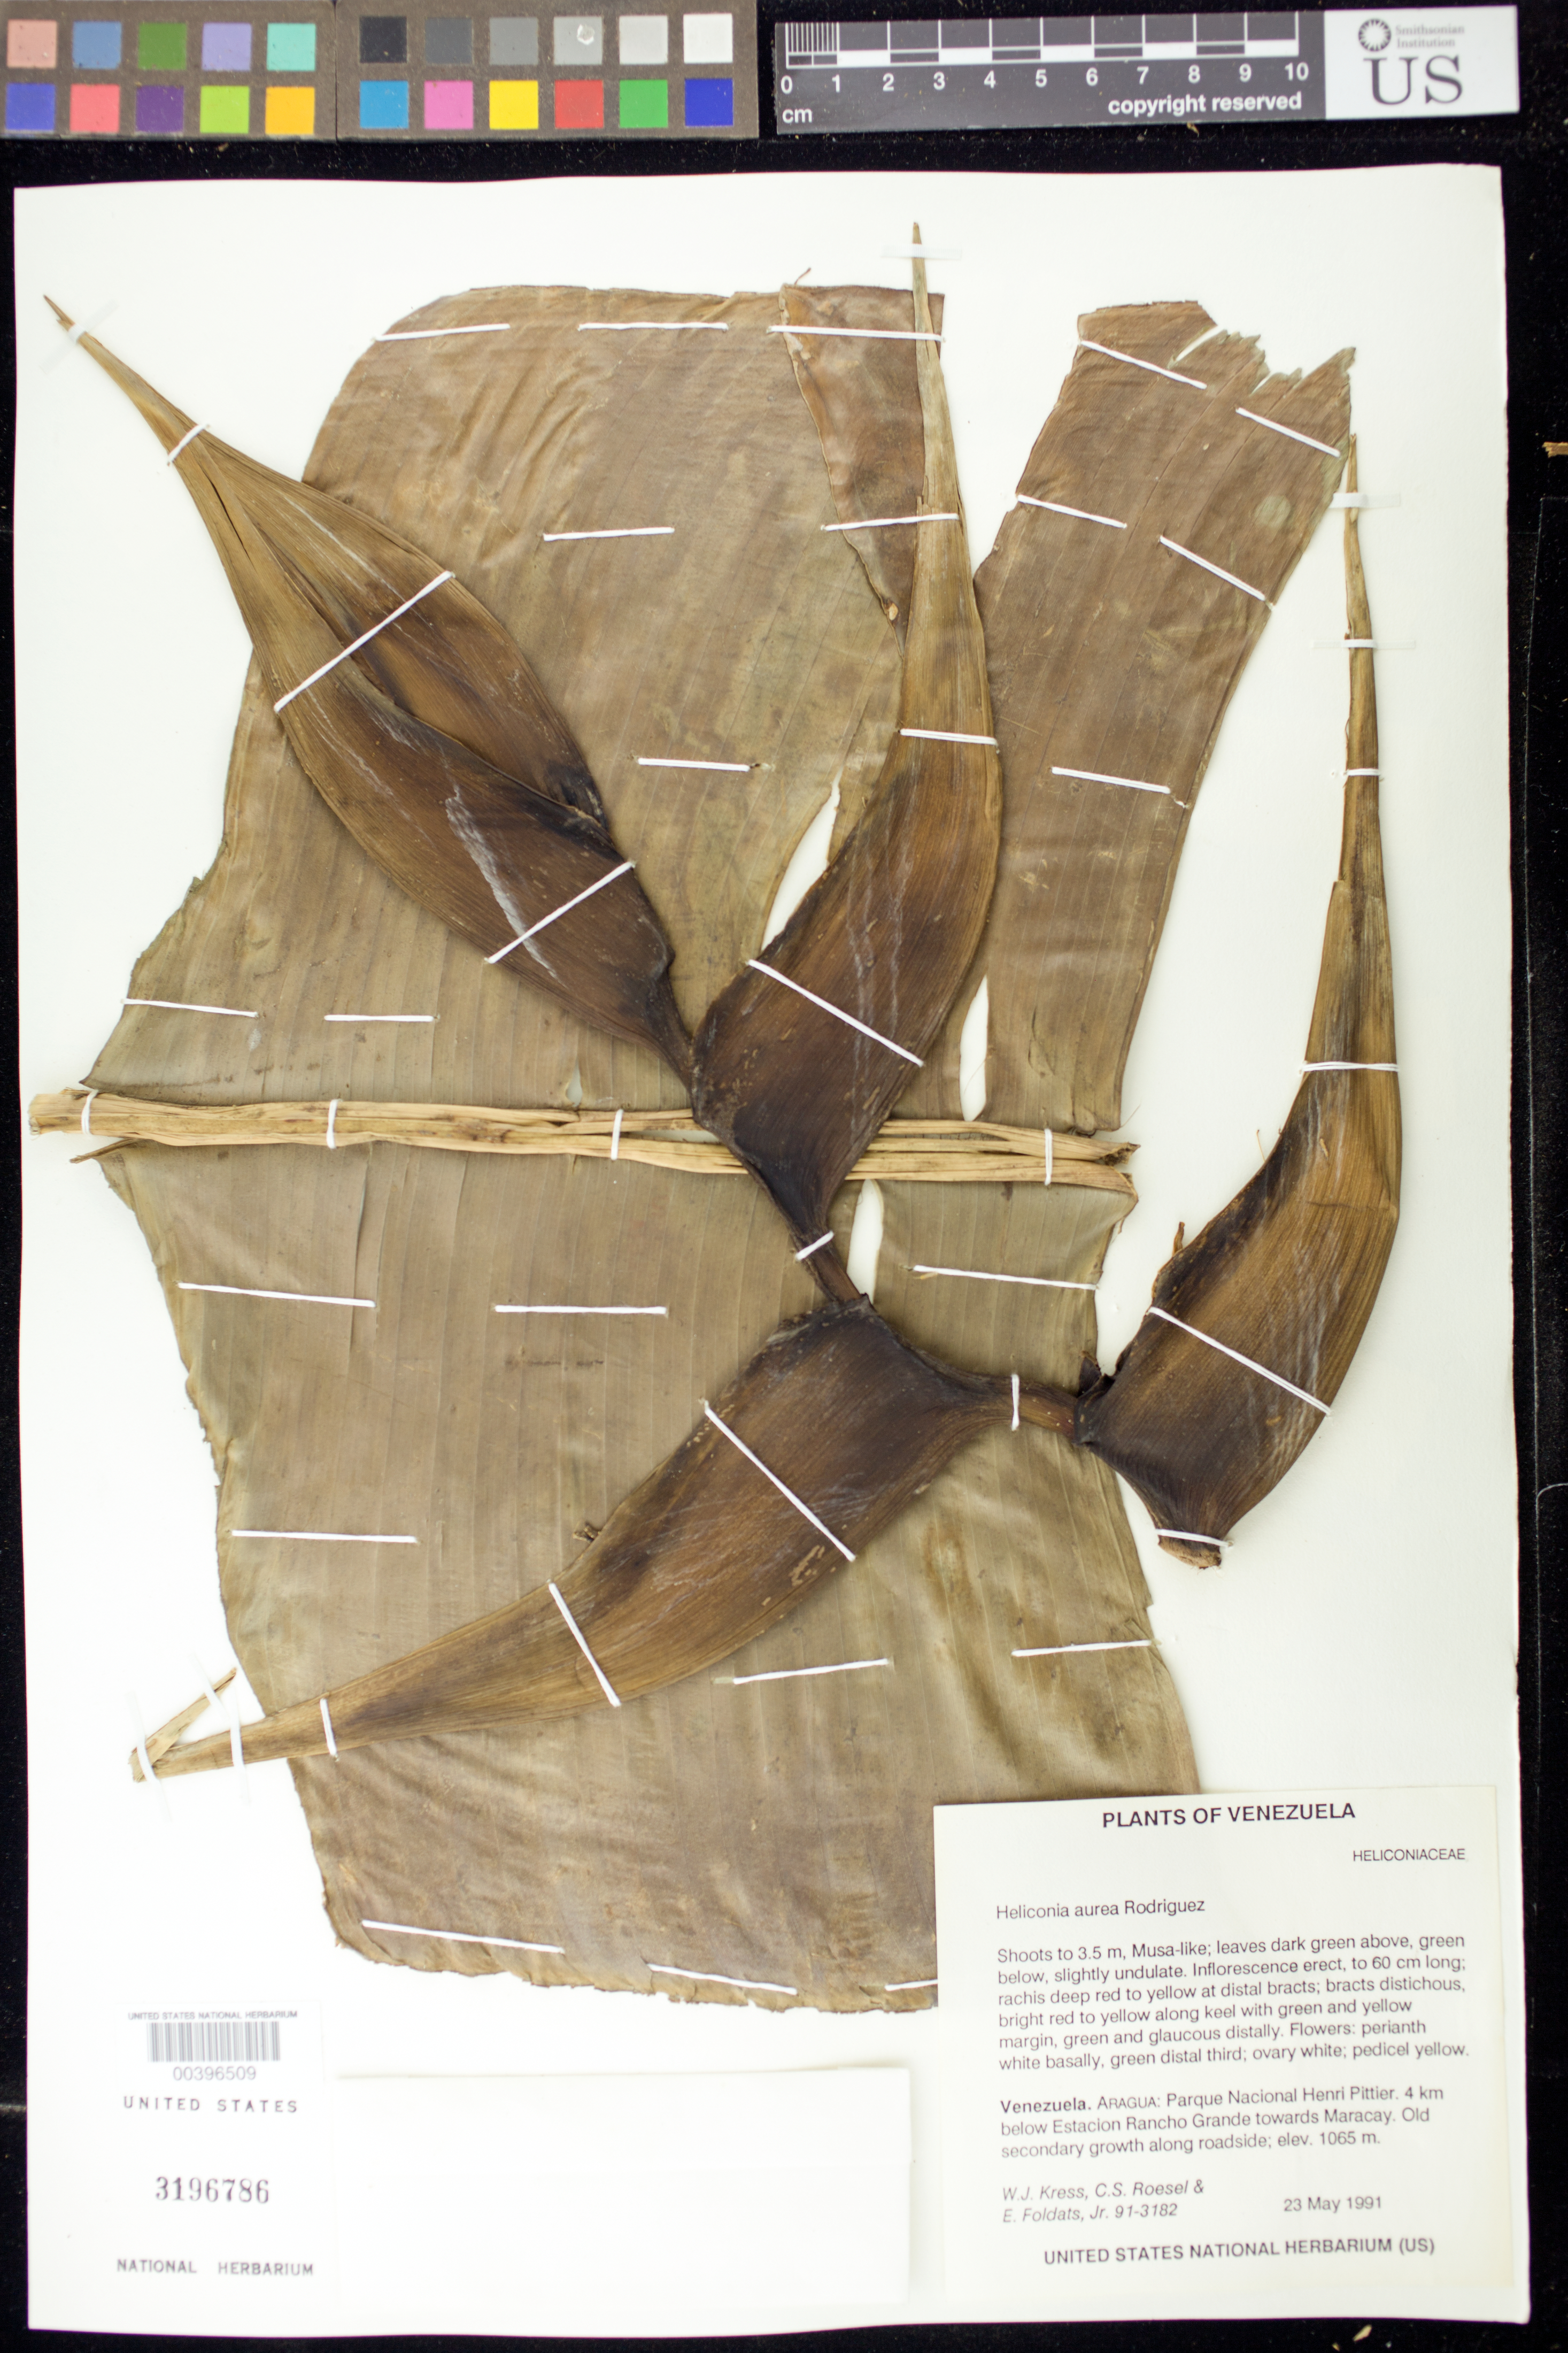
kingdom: Plantae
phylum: Tracheophyta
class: Liliopsida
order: Zingiberales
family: Heliconiaceae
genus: Heliconia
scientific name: Heliconia aurea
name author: G. Rodr.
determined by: Kress, W. J., (US), Smithsonian Institution - National Museum of Natural History (UNITED STATES)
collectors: W. J. Kress, C. S. Roesel & E. Foldats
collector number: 91-3182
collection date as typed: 23 May 1991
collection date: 1991-05-23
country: Venezuela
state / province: Aragua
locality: Parque nacional henri pittier; 4 km below estacion biologia rancho grande towards maracay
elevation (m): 1065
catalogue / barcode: US 3196786